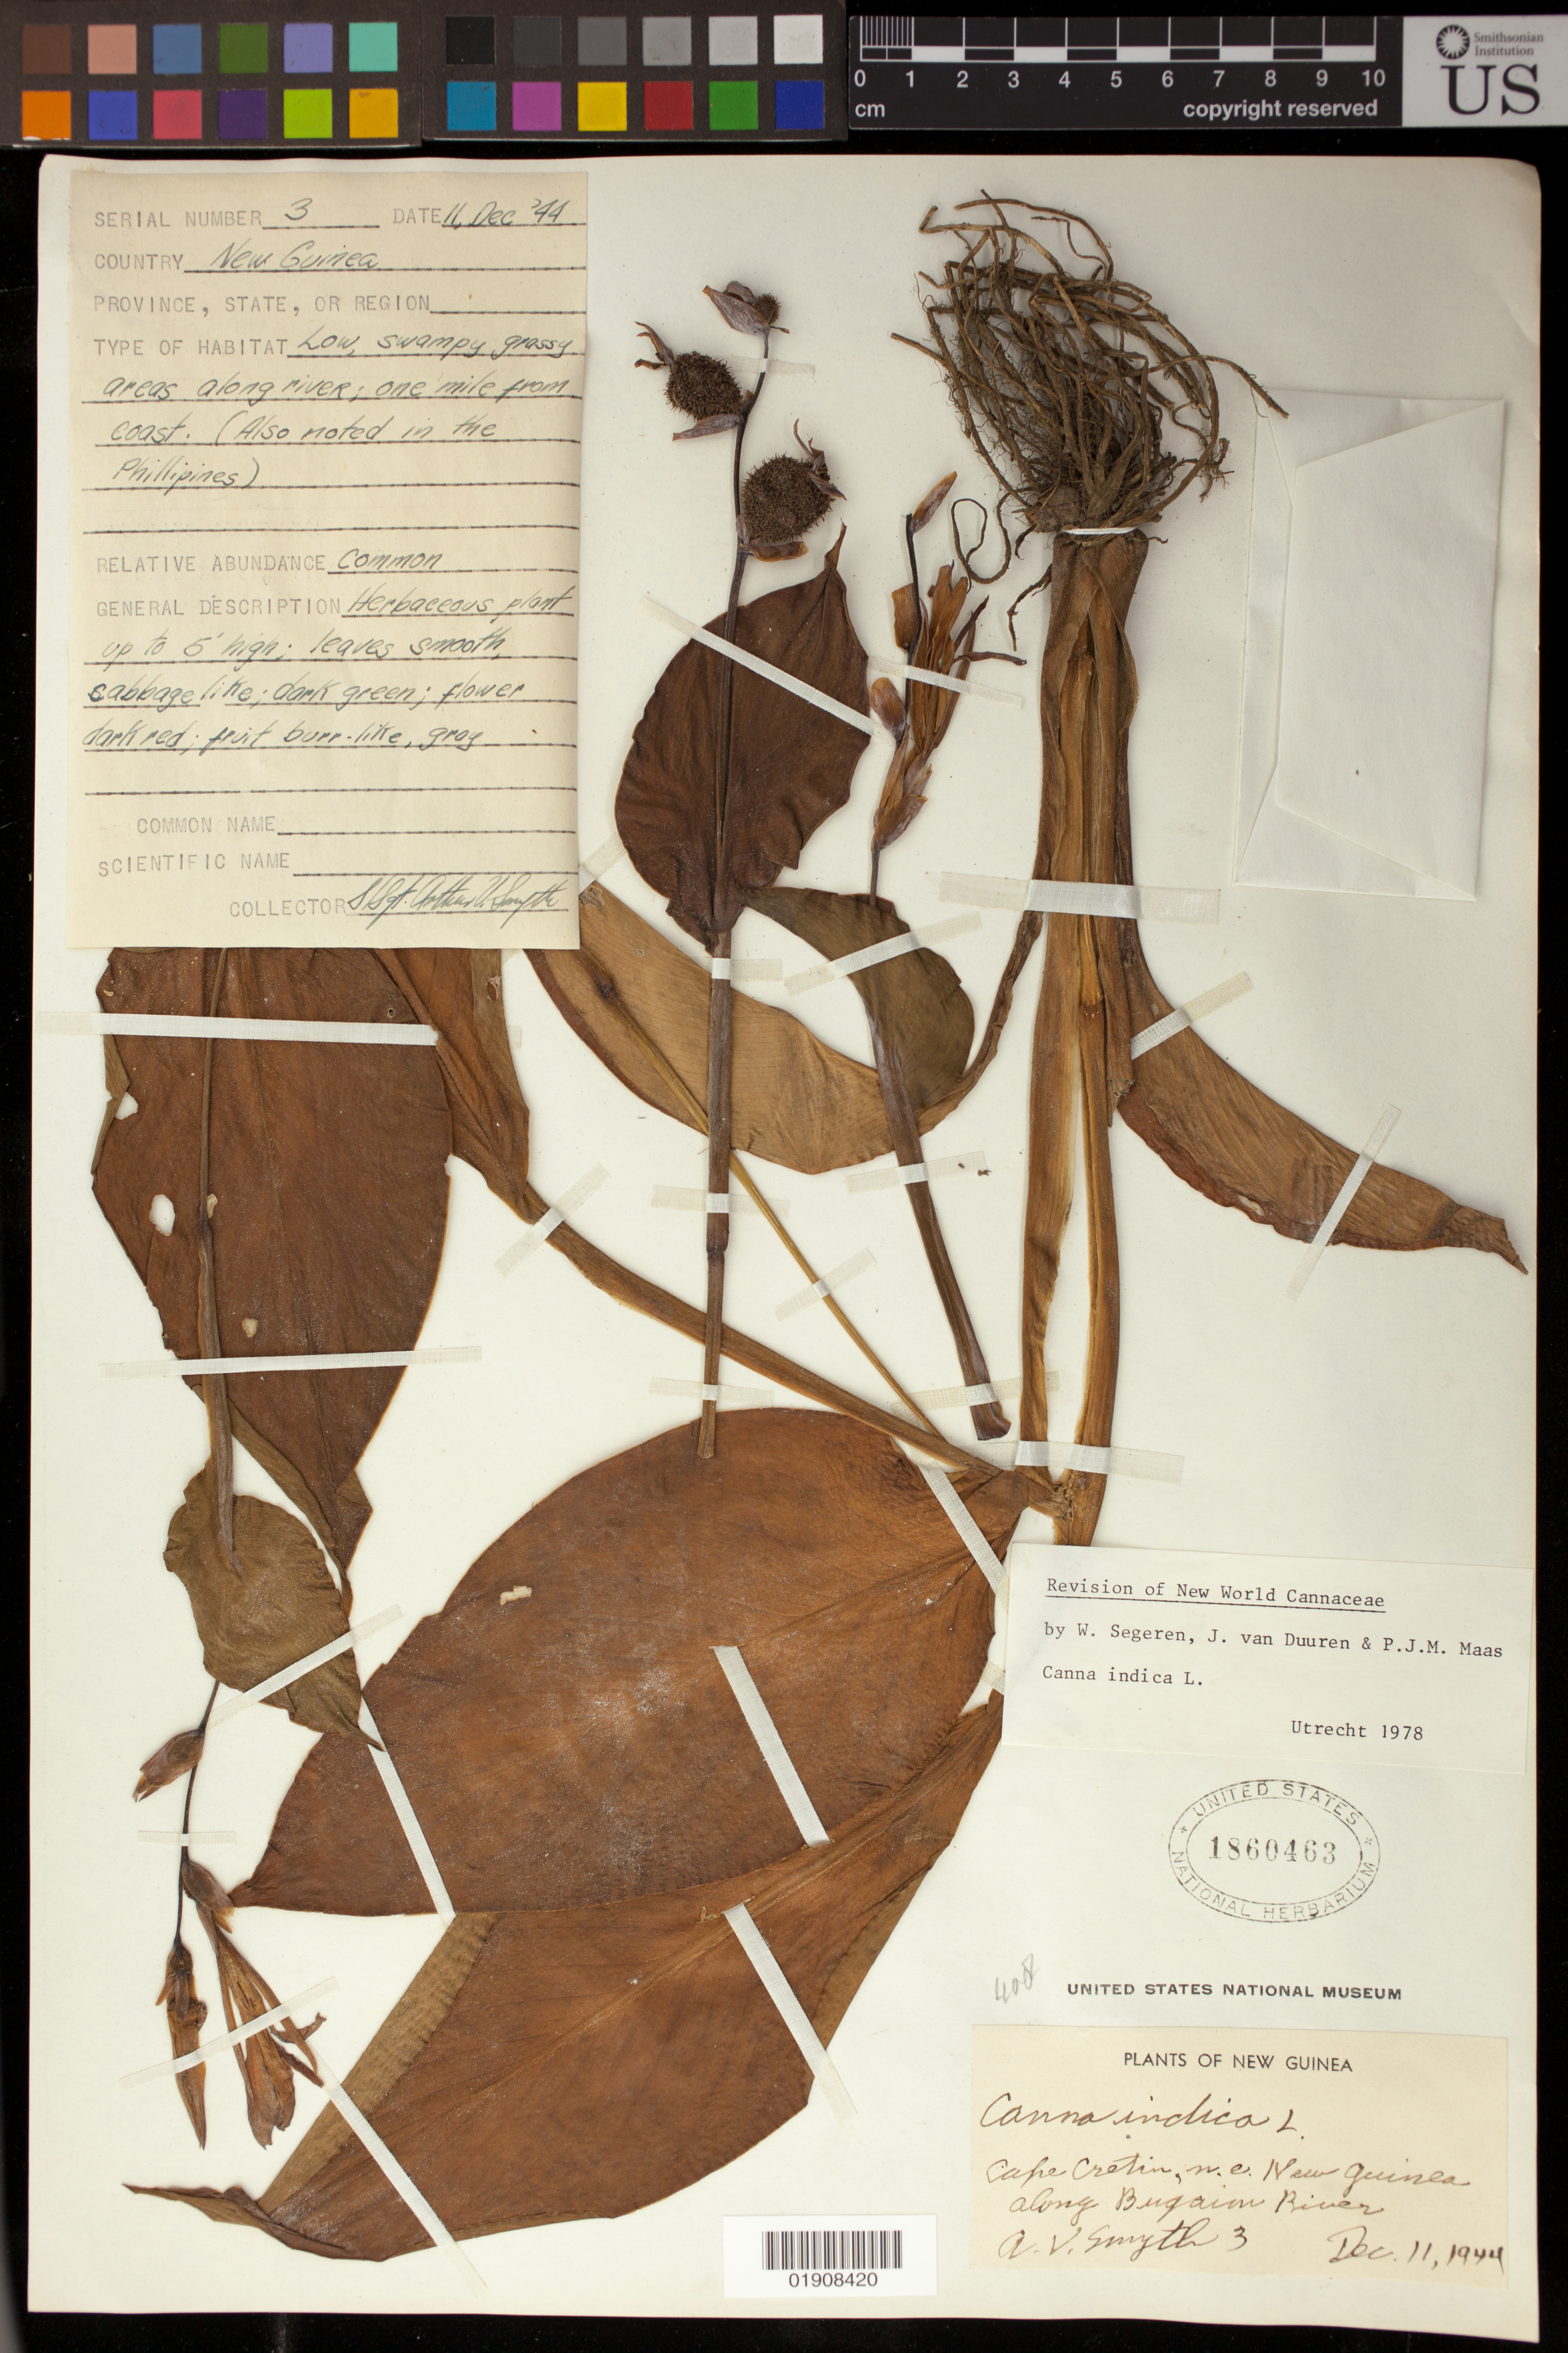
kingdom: Plantae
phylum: Tracheophyta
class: Liliopsida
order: Zingiberales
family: Cannaceae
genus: Canna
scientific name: Canna indica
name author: L.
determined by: Utrecht, --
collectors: A. V. Smyth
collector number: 3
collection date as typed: Dec. 11, 1944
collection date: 1944-12-11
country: Papua New Guinea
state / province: Morobe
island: New Guinea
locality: Cape Cretin, n.e. New Guinea along Bugaim River.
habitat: Low, swampy grassy areas along river; one mile from coast.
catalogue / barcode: US 1860463